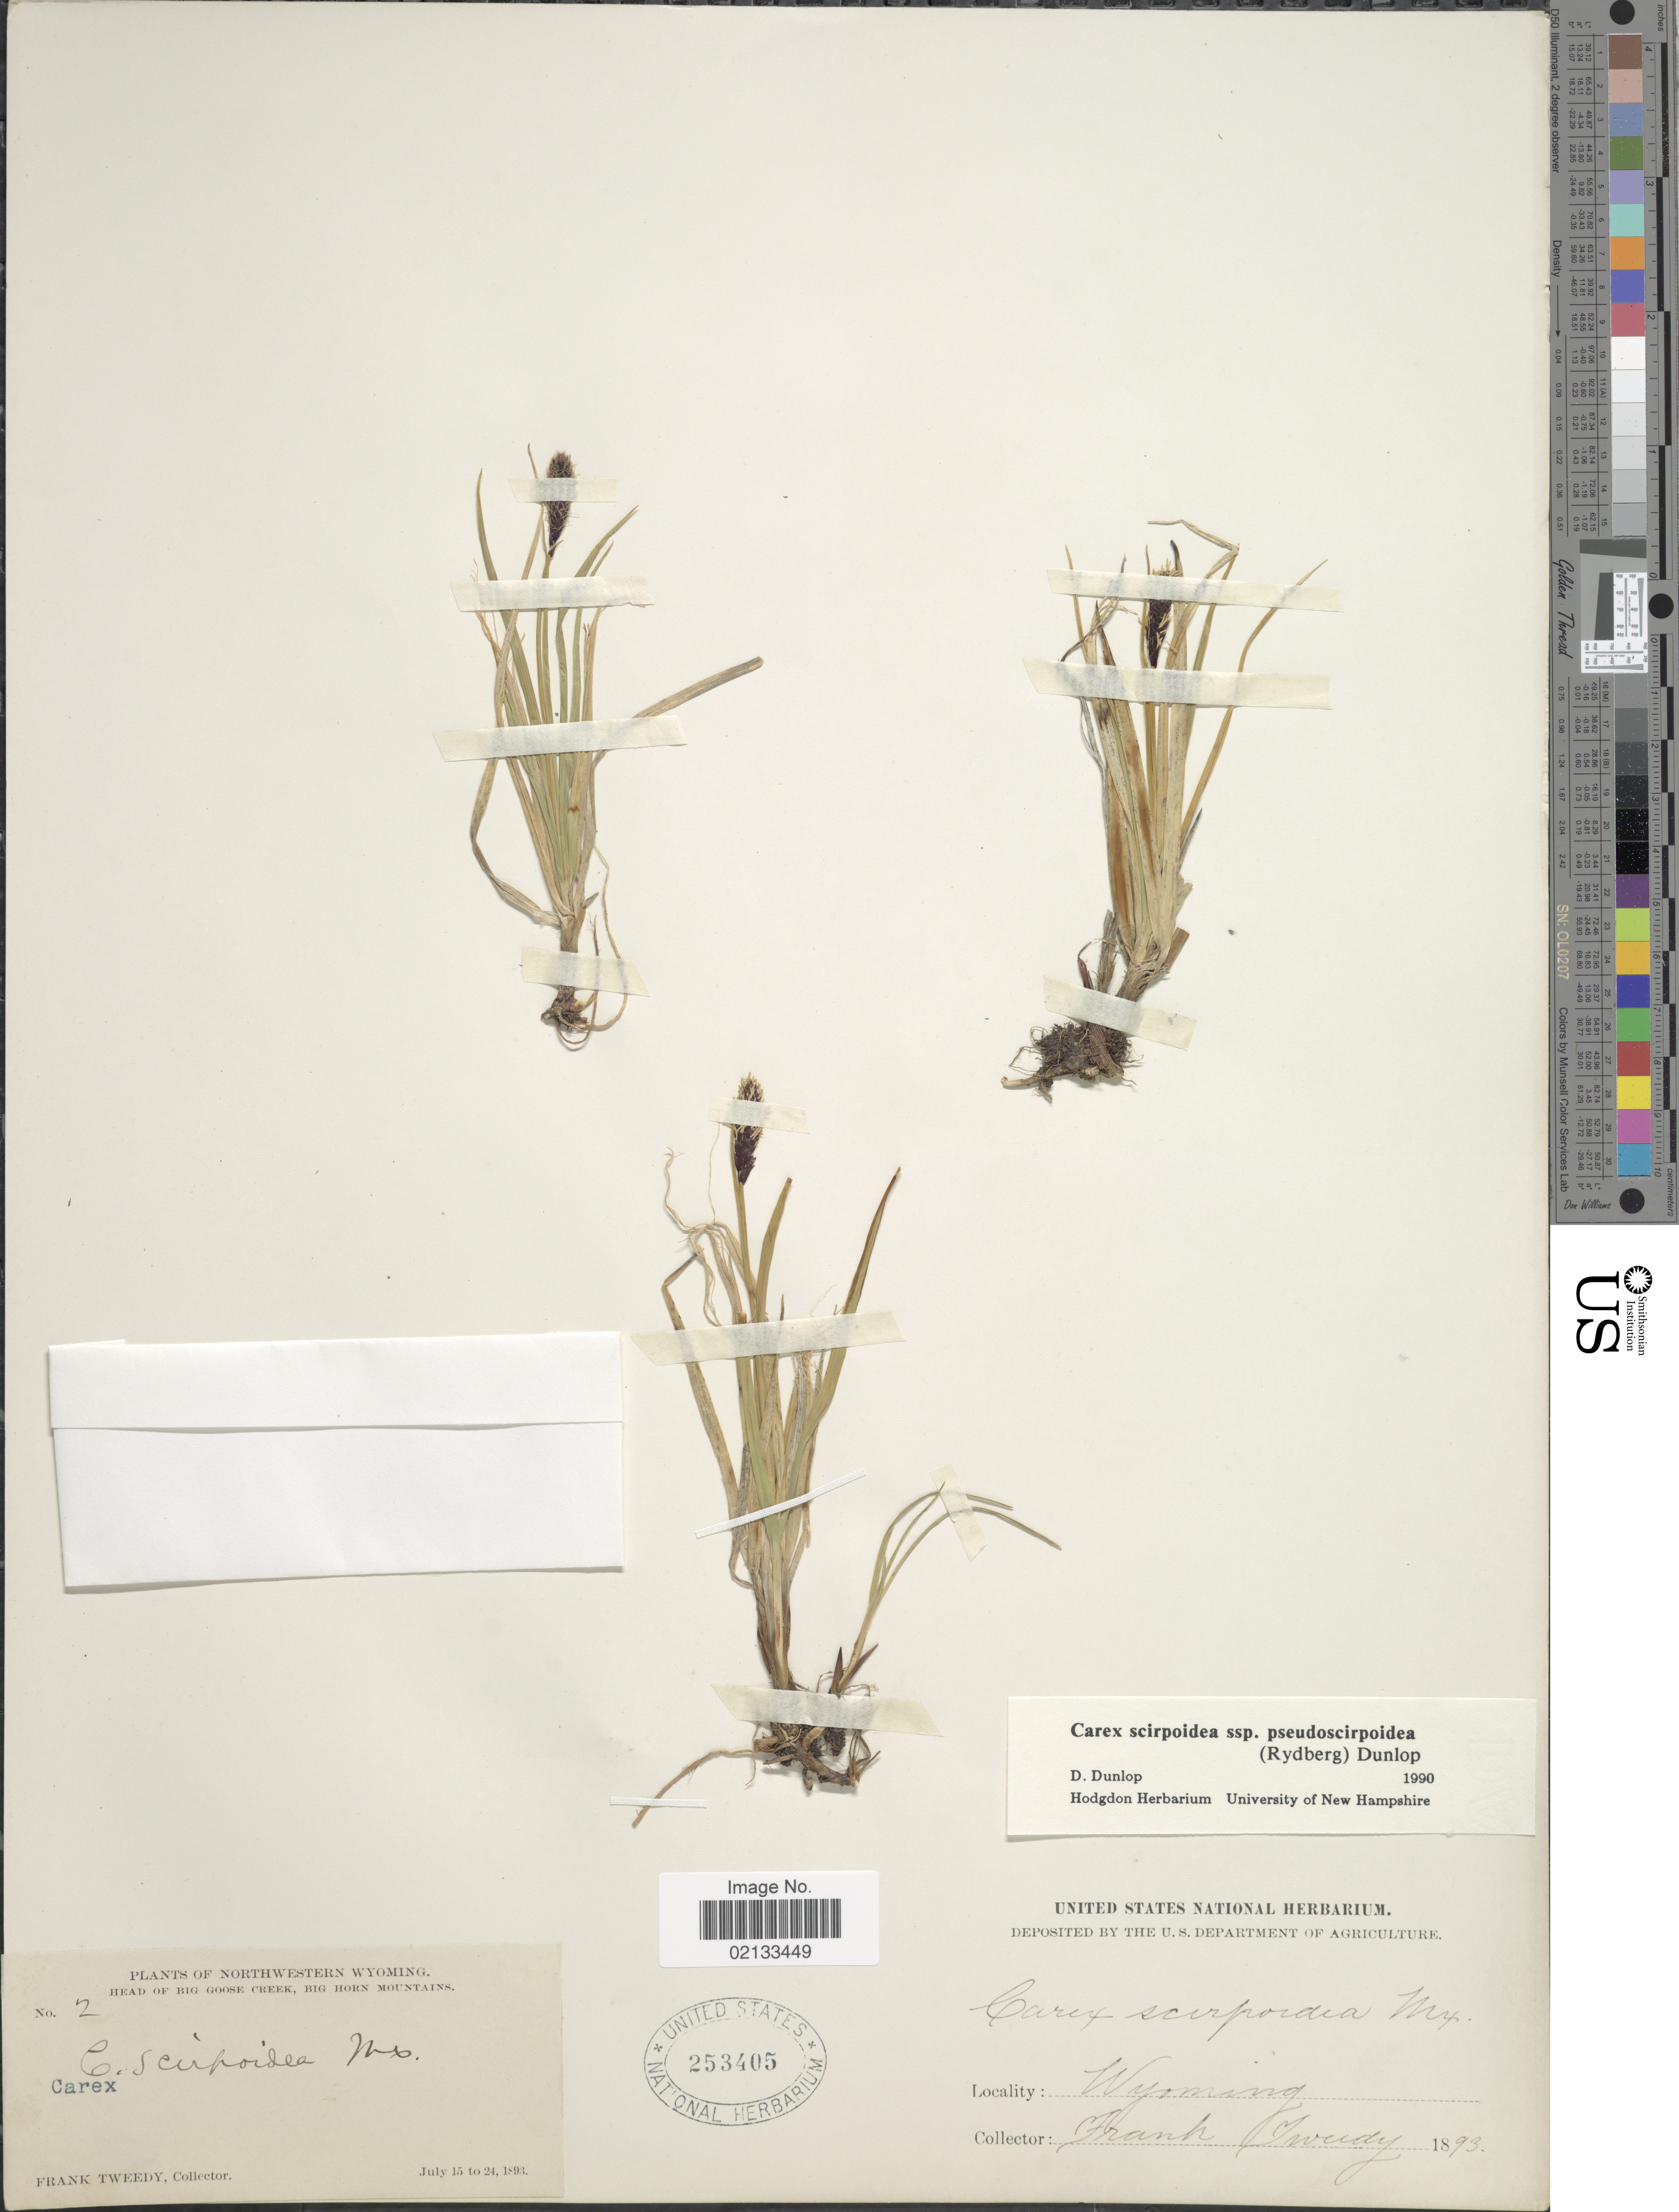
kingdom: Plantae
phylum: Tracheophyta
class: Liliopsida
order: Poales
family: Cyperaceae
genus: Carex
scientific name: Carex scirpoidea subsp. pseudoscirpoidea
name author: (Rydb.) Dunlop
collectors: F. Tweedy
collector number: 2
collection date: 1893-07-15/1893-07-24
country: United States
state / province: Wyoming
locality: Northwestern Wyoming, Head of Big Goose Creek, Big Horn Mountains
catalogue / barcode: US 253405